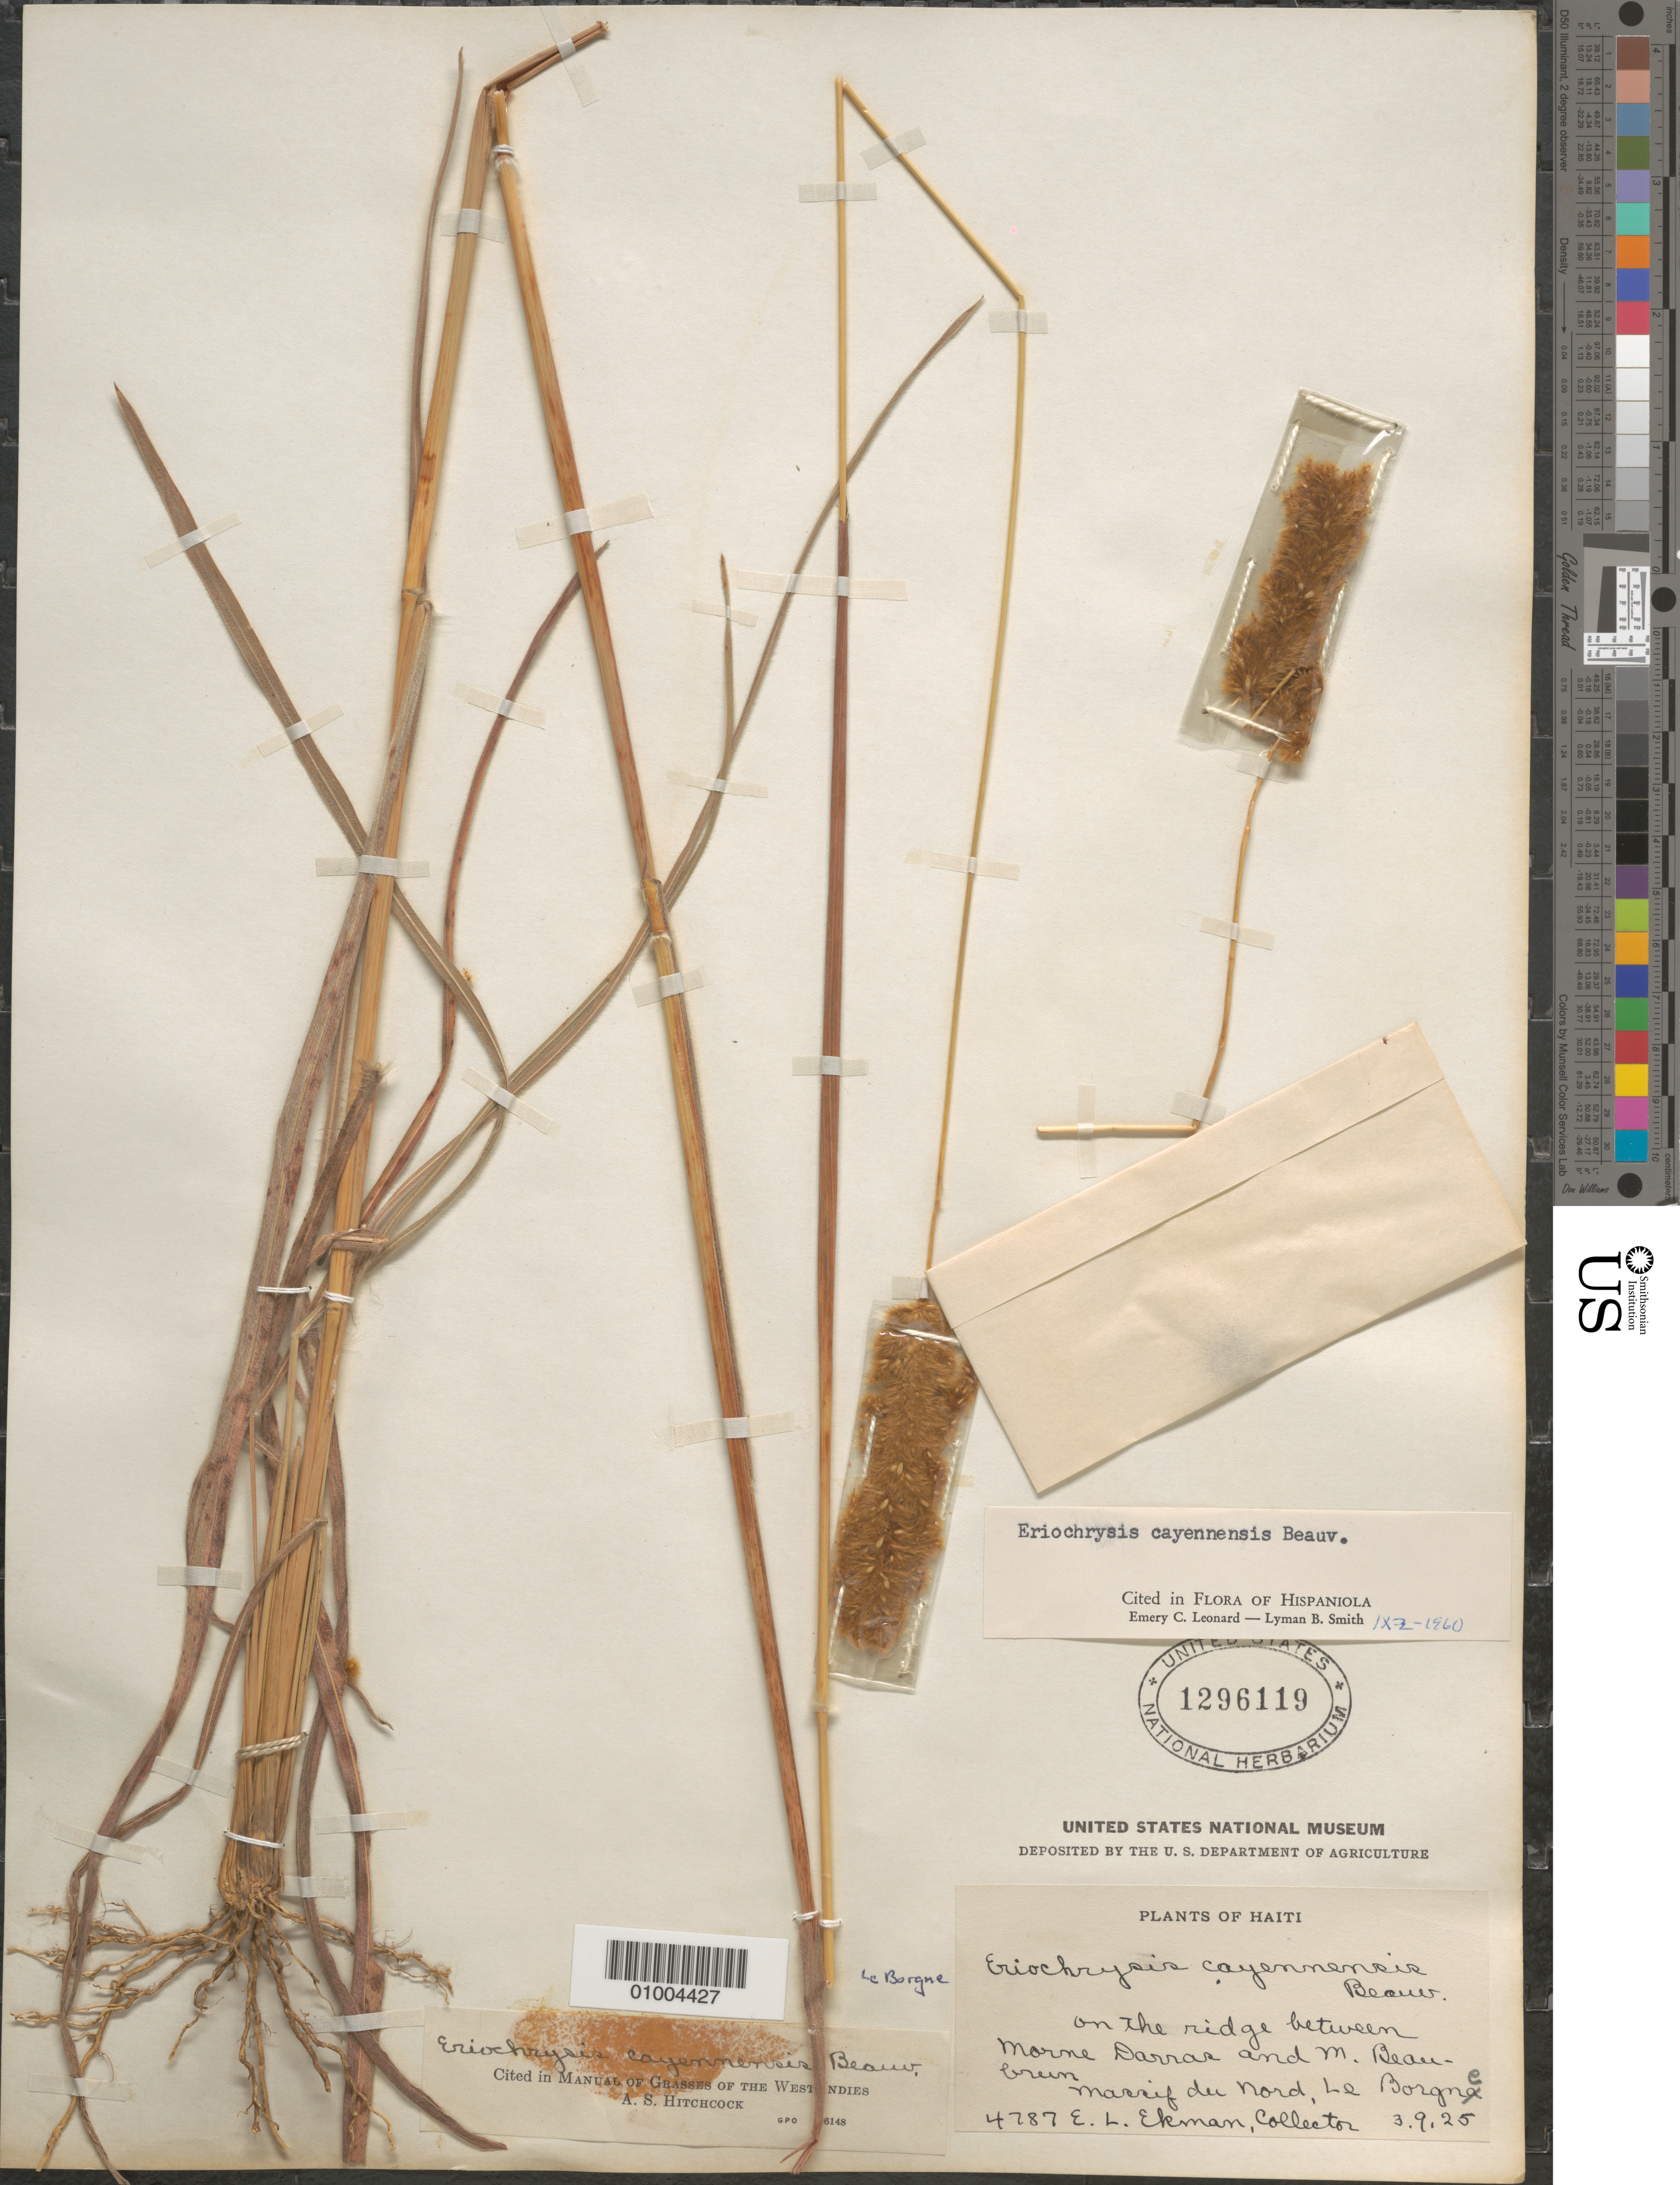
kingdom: Plantae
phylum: Tracheophyta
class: Liliopsida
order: Poales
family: Poaceae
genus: Eriochrysis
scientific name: Eriochrysis cayennensis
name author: P. Beauv.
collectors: E. L. Ekman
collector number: H 4787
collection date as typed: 09 Mar 1925 or 03 Sep 1925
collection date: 1925-03-09 or 1925-09-03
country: Haiti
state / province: Nord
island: Hispaniola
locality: Massif du Nord, Le Borgne, on the ridge between Morne Darras and M. Beau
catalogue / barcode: US 1296119